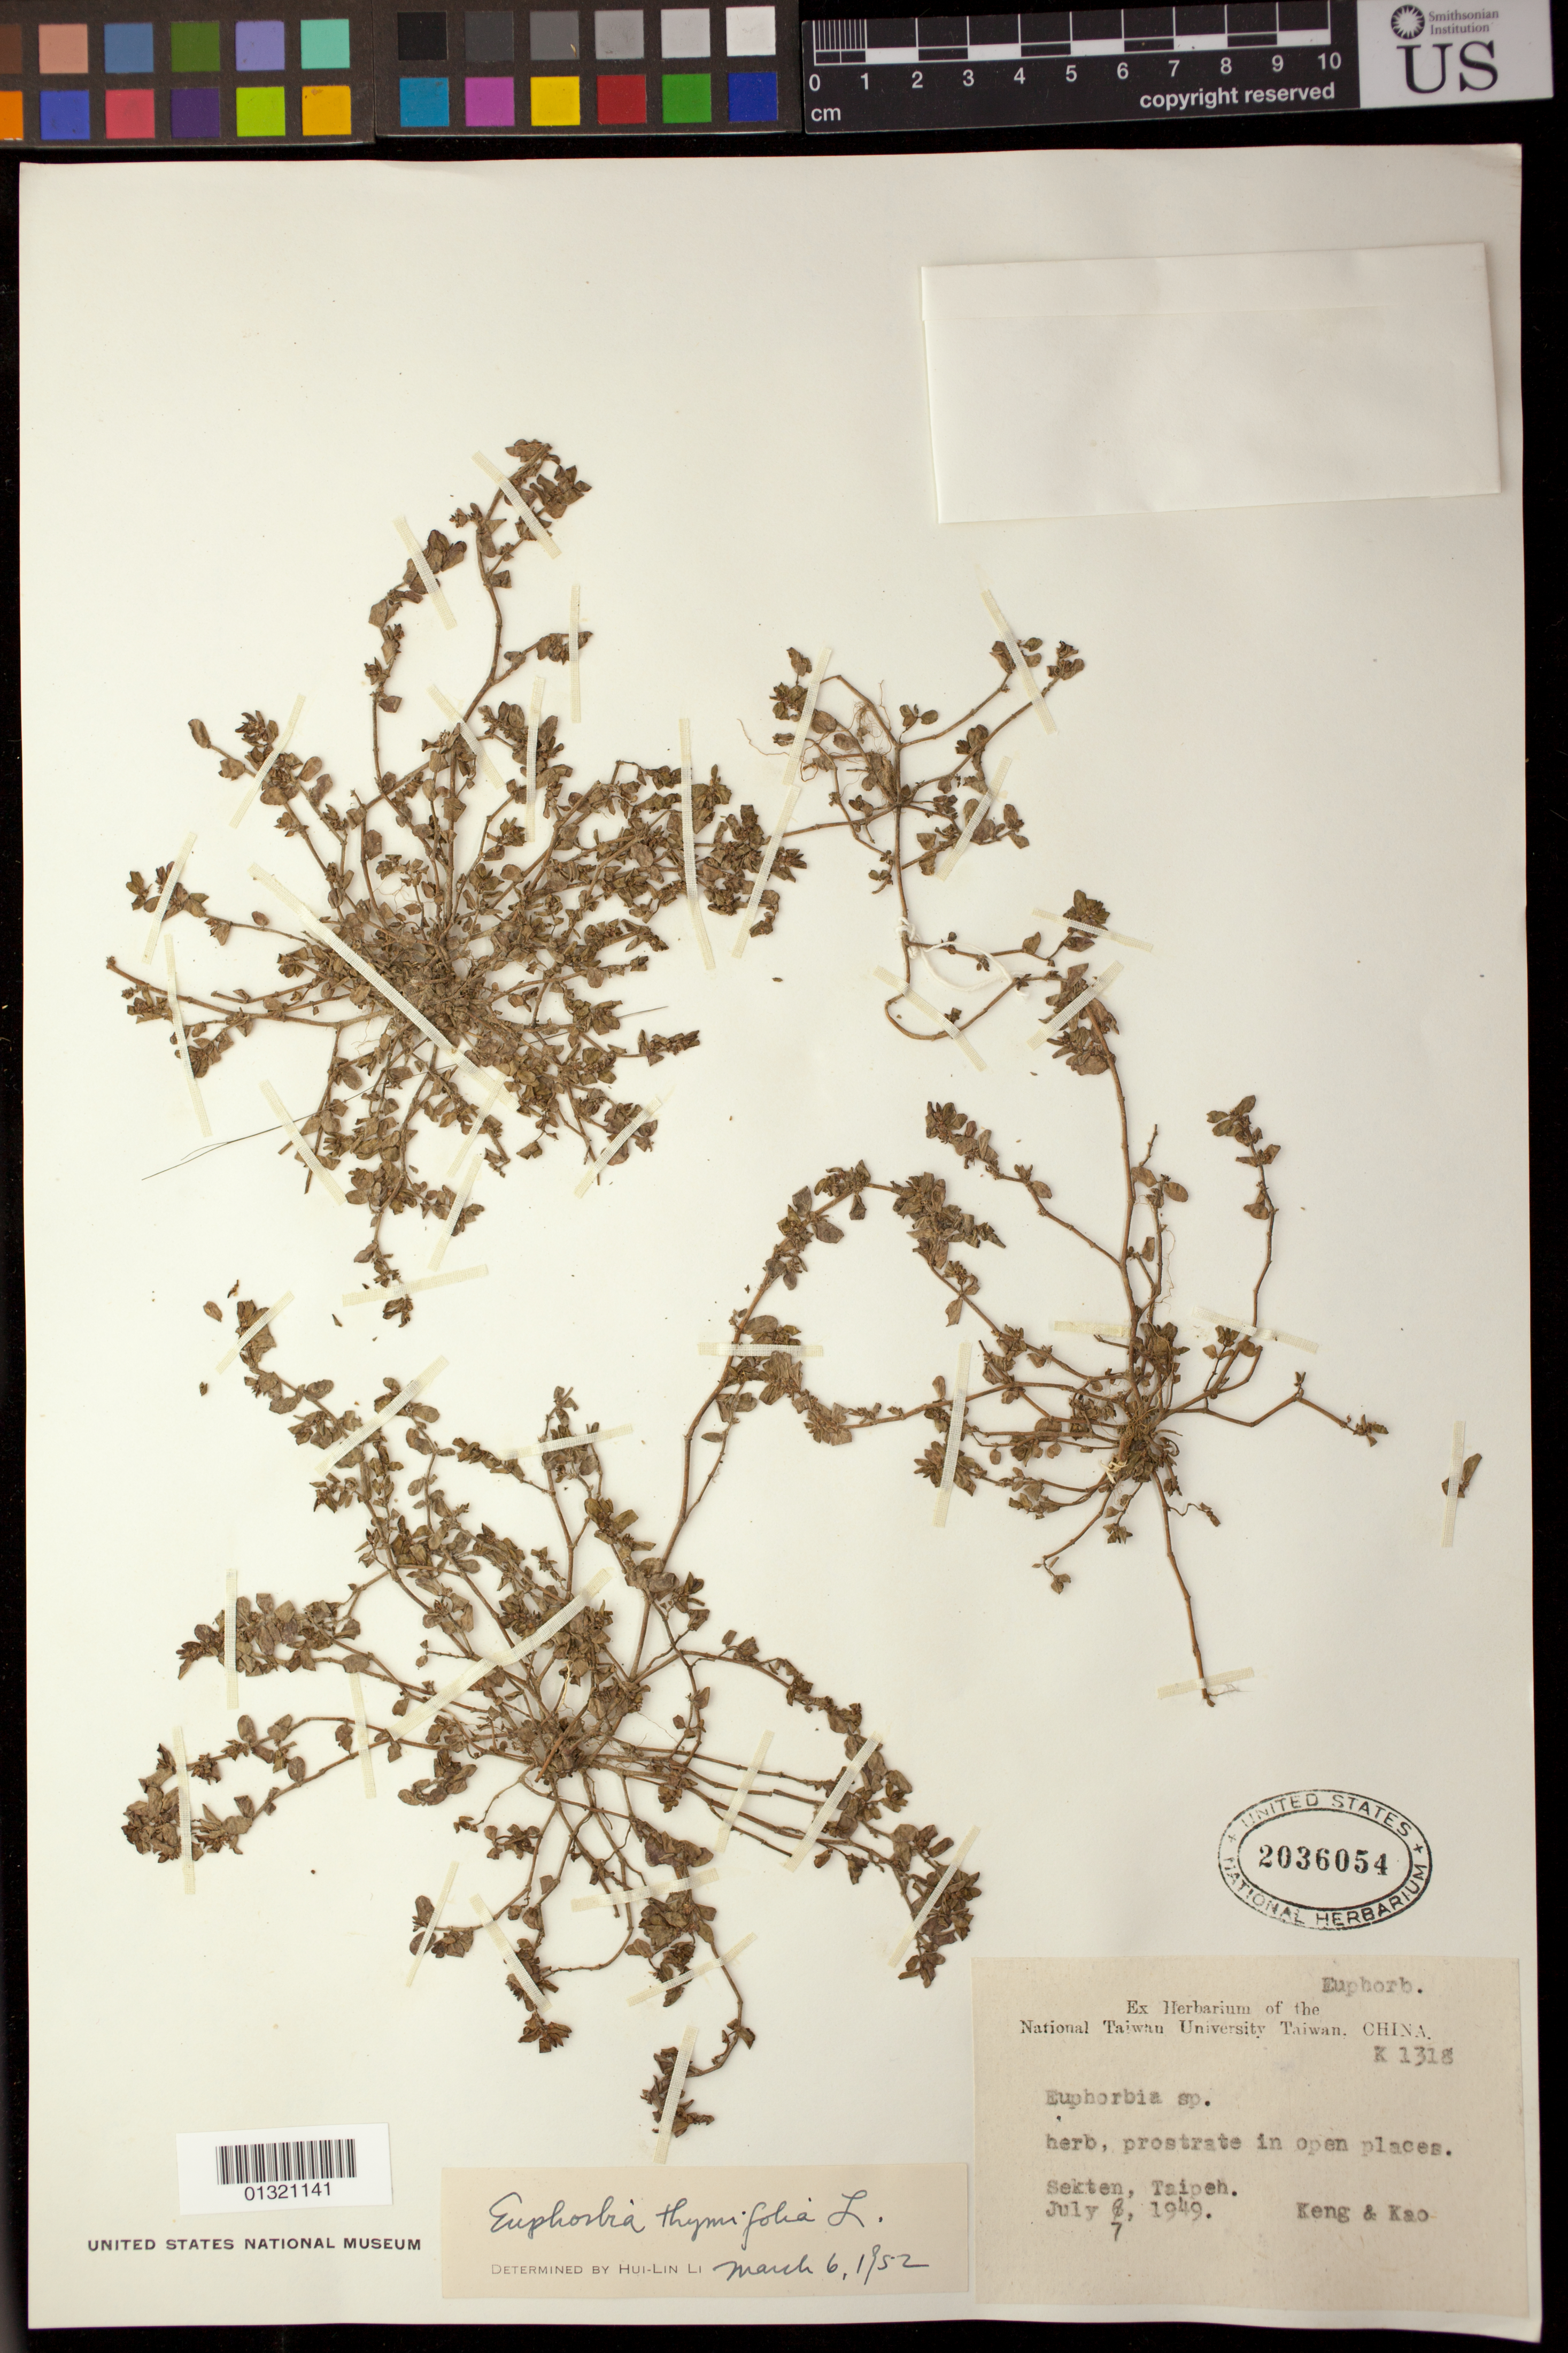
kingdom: Plantae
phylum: Tracheophyta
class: Magnoliopsida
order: Malpighiales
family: Euphorbiaceae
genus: Euphorbia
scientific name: Euphorbia thymifolia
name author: L.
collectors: H. Keng & M. T. Kao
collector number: K 1318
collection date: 1949-07-07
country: Taiwan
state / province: Taipei City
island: Taiwan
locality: Sekten, Taipeh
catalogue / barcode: US 2036054